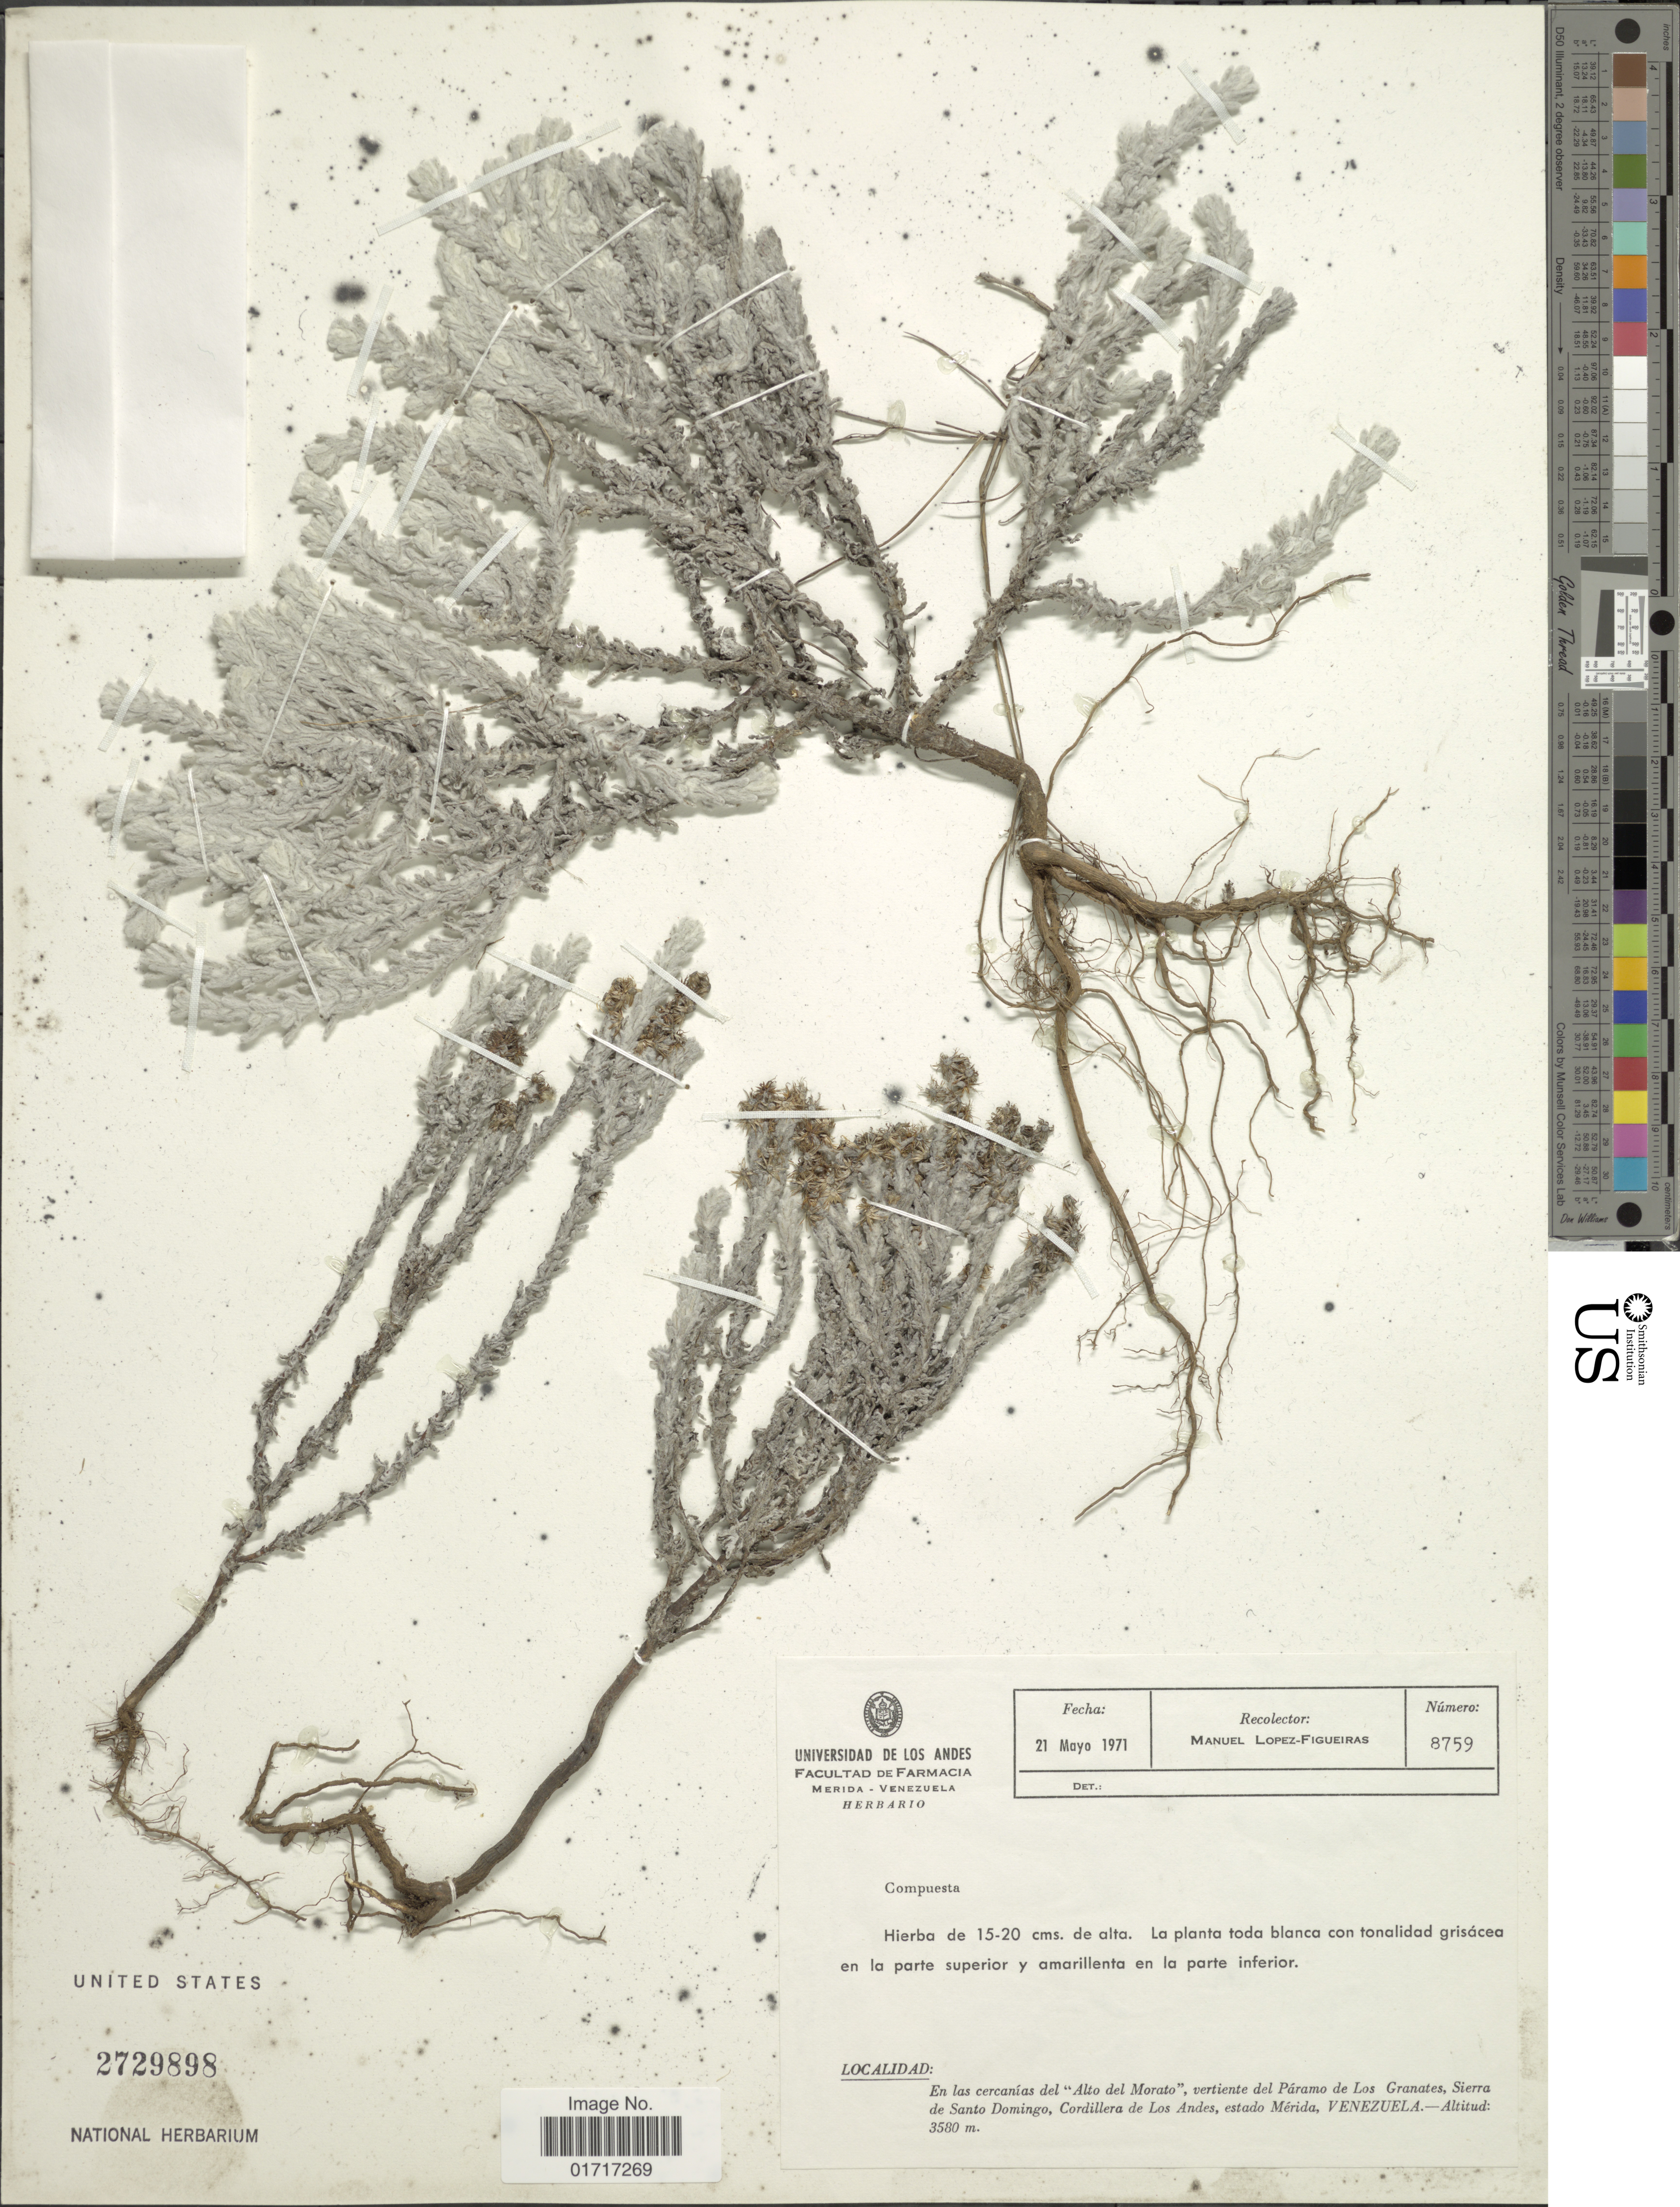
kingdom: Plantae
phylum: Tracheophyta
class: Magnoliopsida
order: Asterales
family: Asteraceae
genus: Conyza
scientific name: Conyza lasseriana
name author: Aristeg.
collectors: M. Lopéz-F.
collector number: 8759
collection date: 1971-05-21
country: Venezuela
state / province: Mérida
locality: En las cercanias del "Alto del Morato", vertiente del Paramo de los Granates, Sierra de Santo Domingo, Cordillera de Los Andes, estado Merida, Venezuela.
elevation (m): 3580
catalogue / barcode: US 2729898